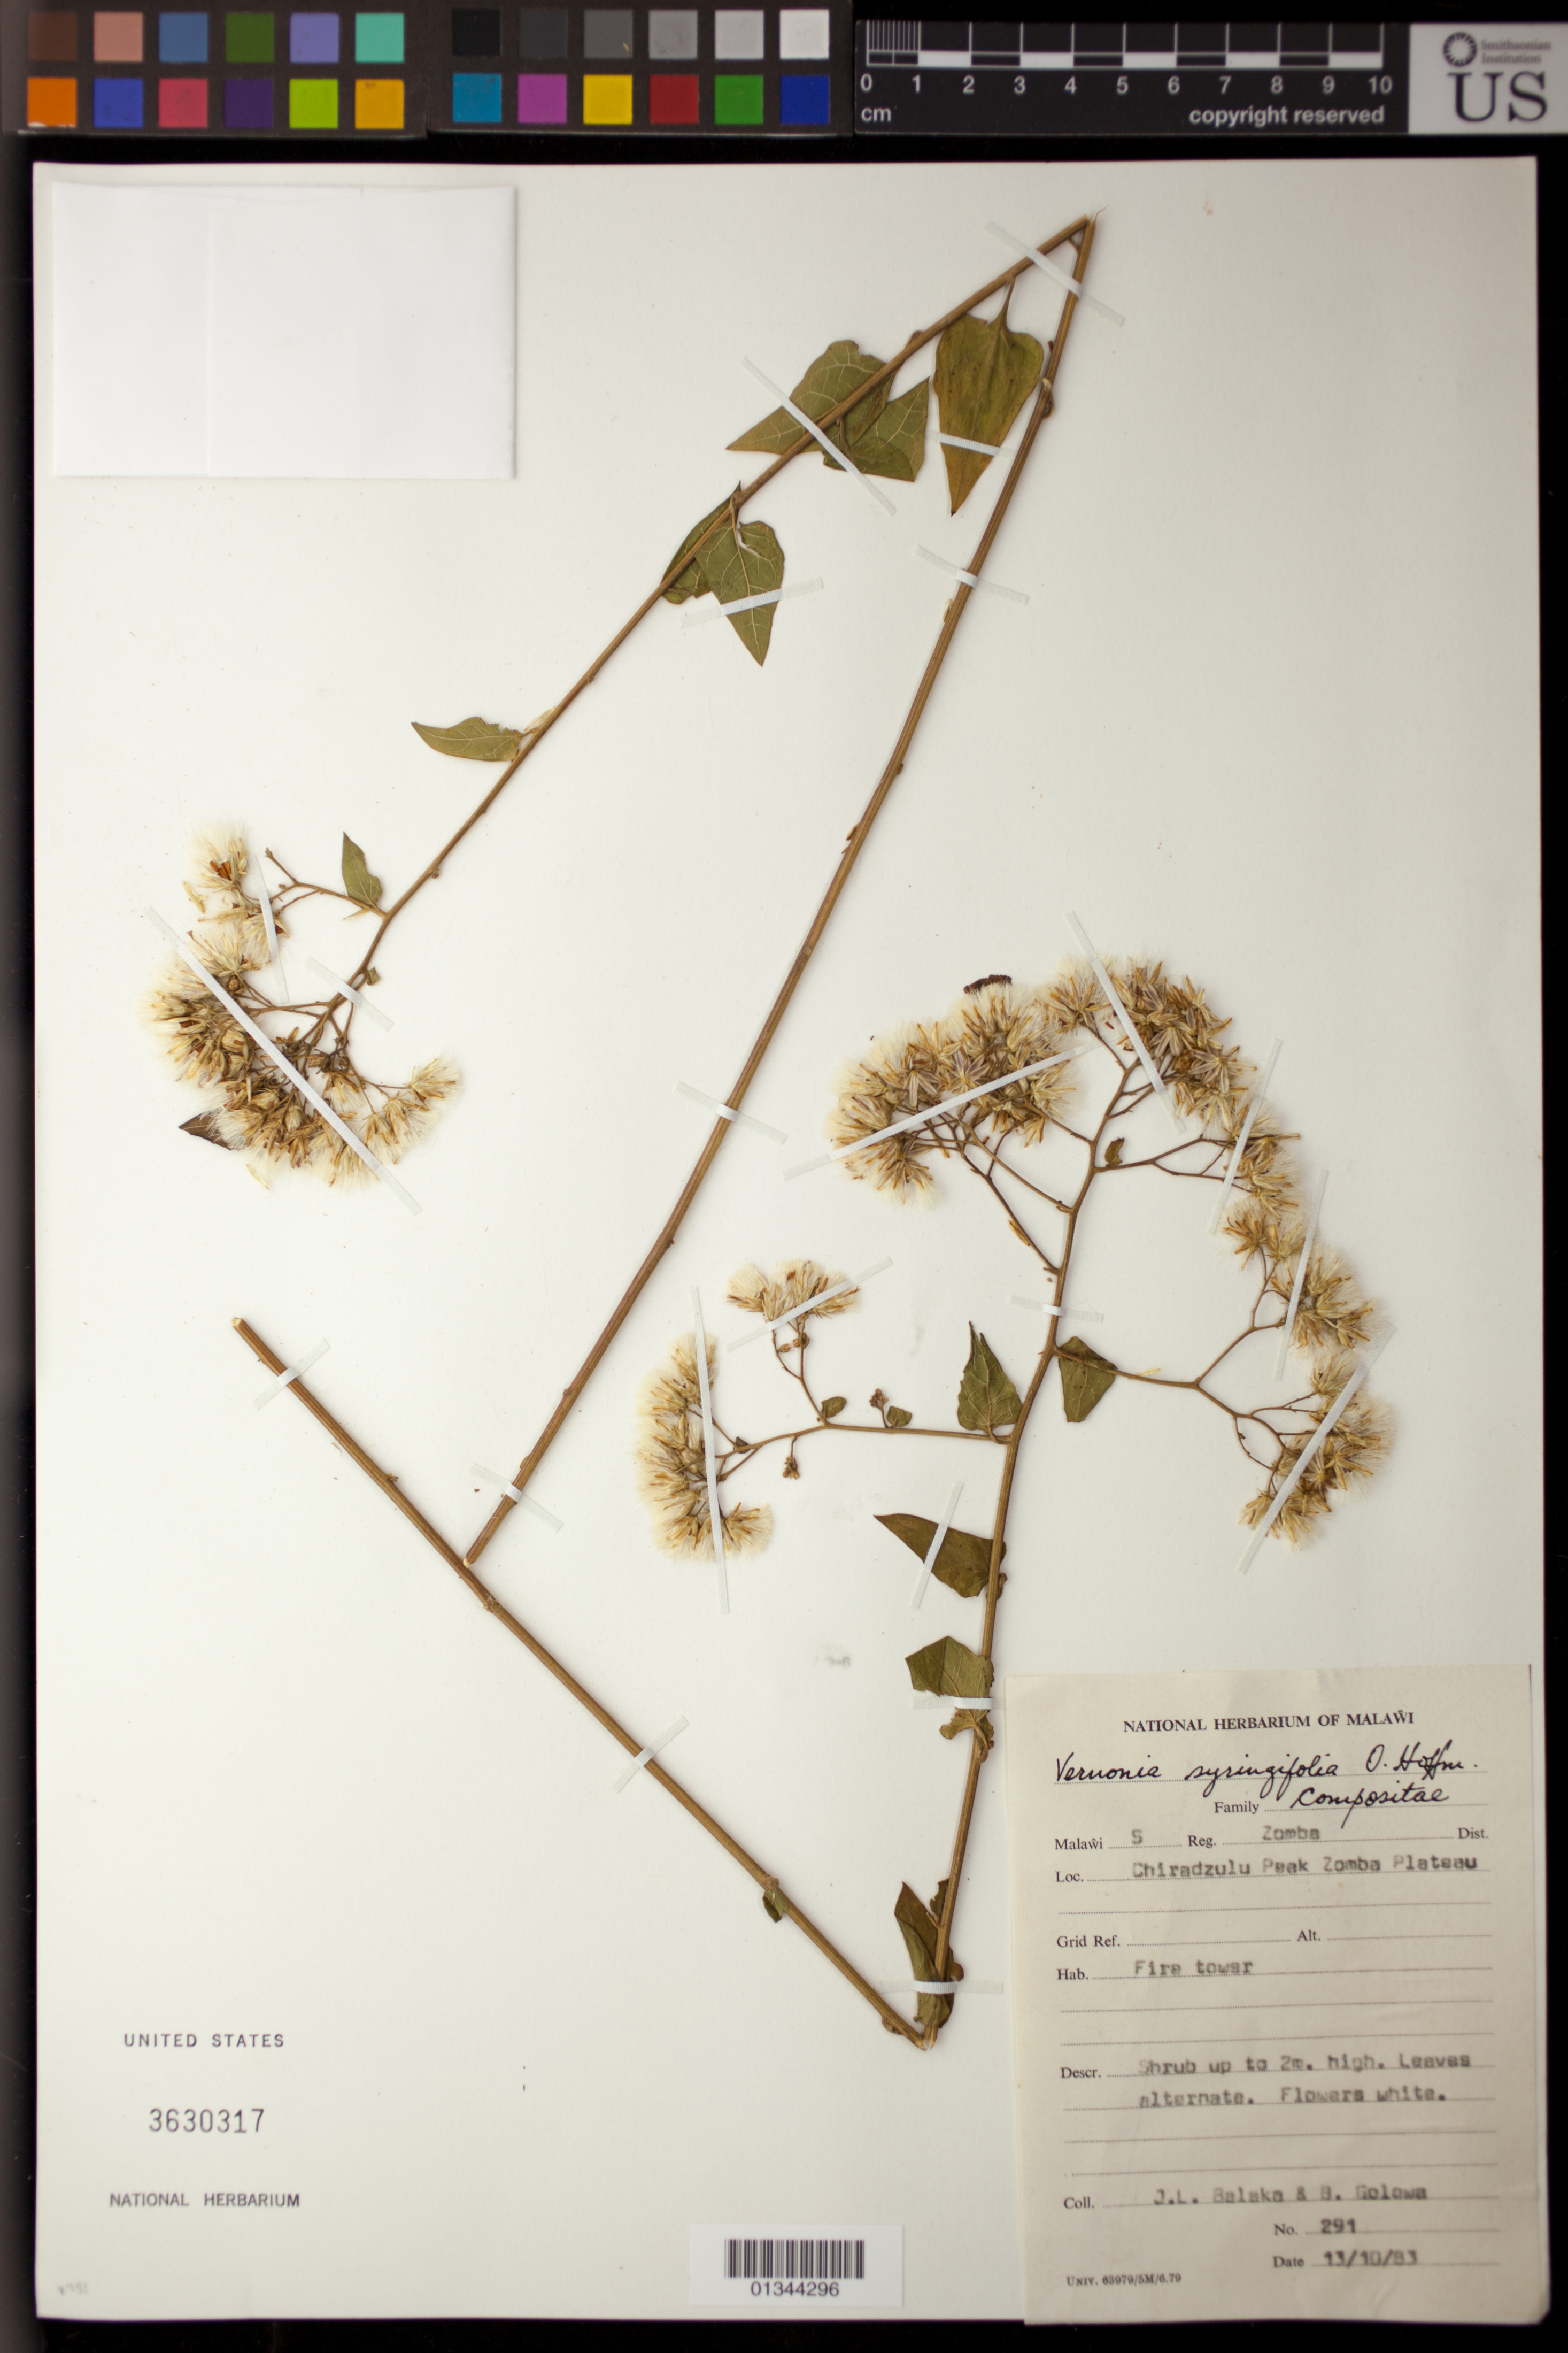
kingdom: Plantae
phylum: Tracheophyta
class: Magnoliopsida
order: Asterales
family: Asteraceae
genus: Vernonia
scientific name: Vernonia syringifolia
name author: O. Hoffm.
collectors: J. Balaka & B. Golowa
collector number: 291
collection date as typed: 13 Oct 1983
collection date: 1983-10-13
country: Malawi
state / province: Southern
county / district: Zomba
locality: Chiradzulu Peak, Zomba Plateau.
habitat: Fire tower.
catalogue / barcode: US 3630317